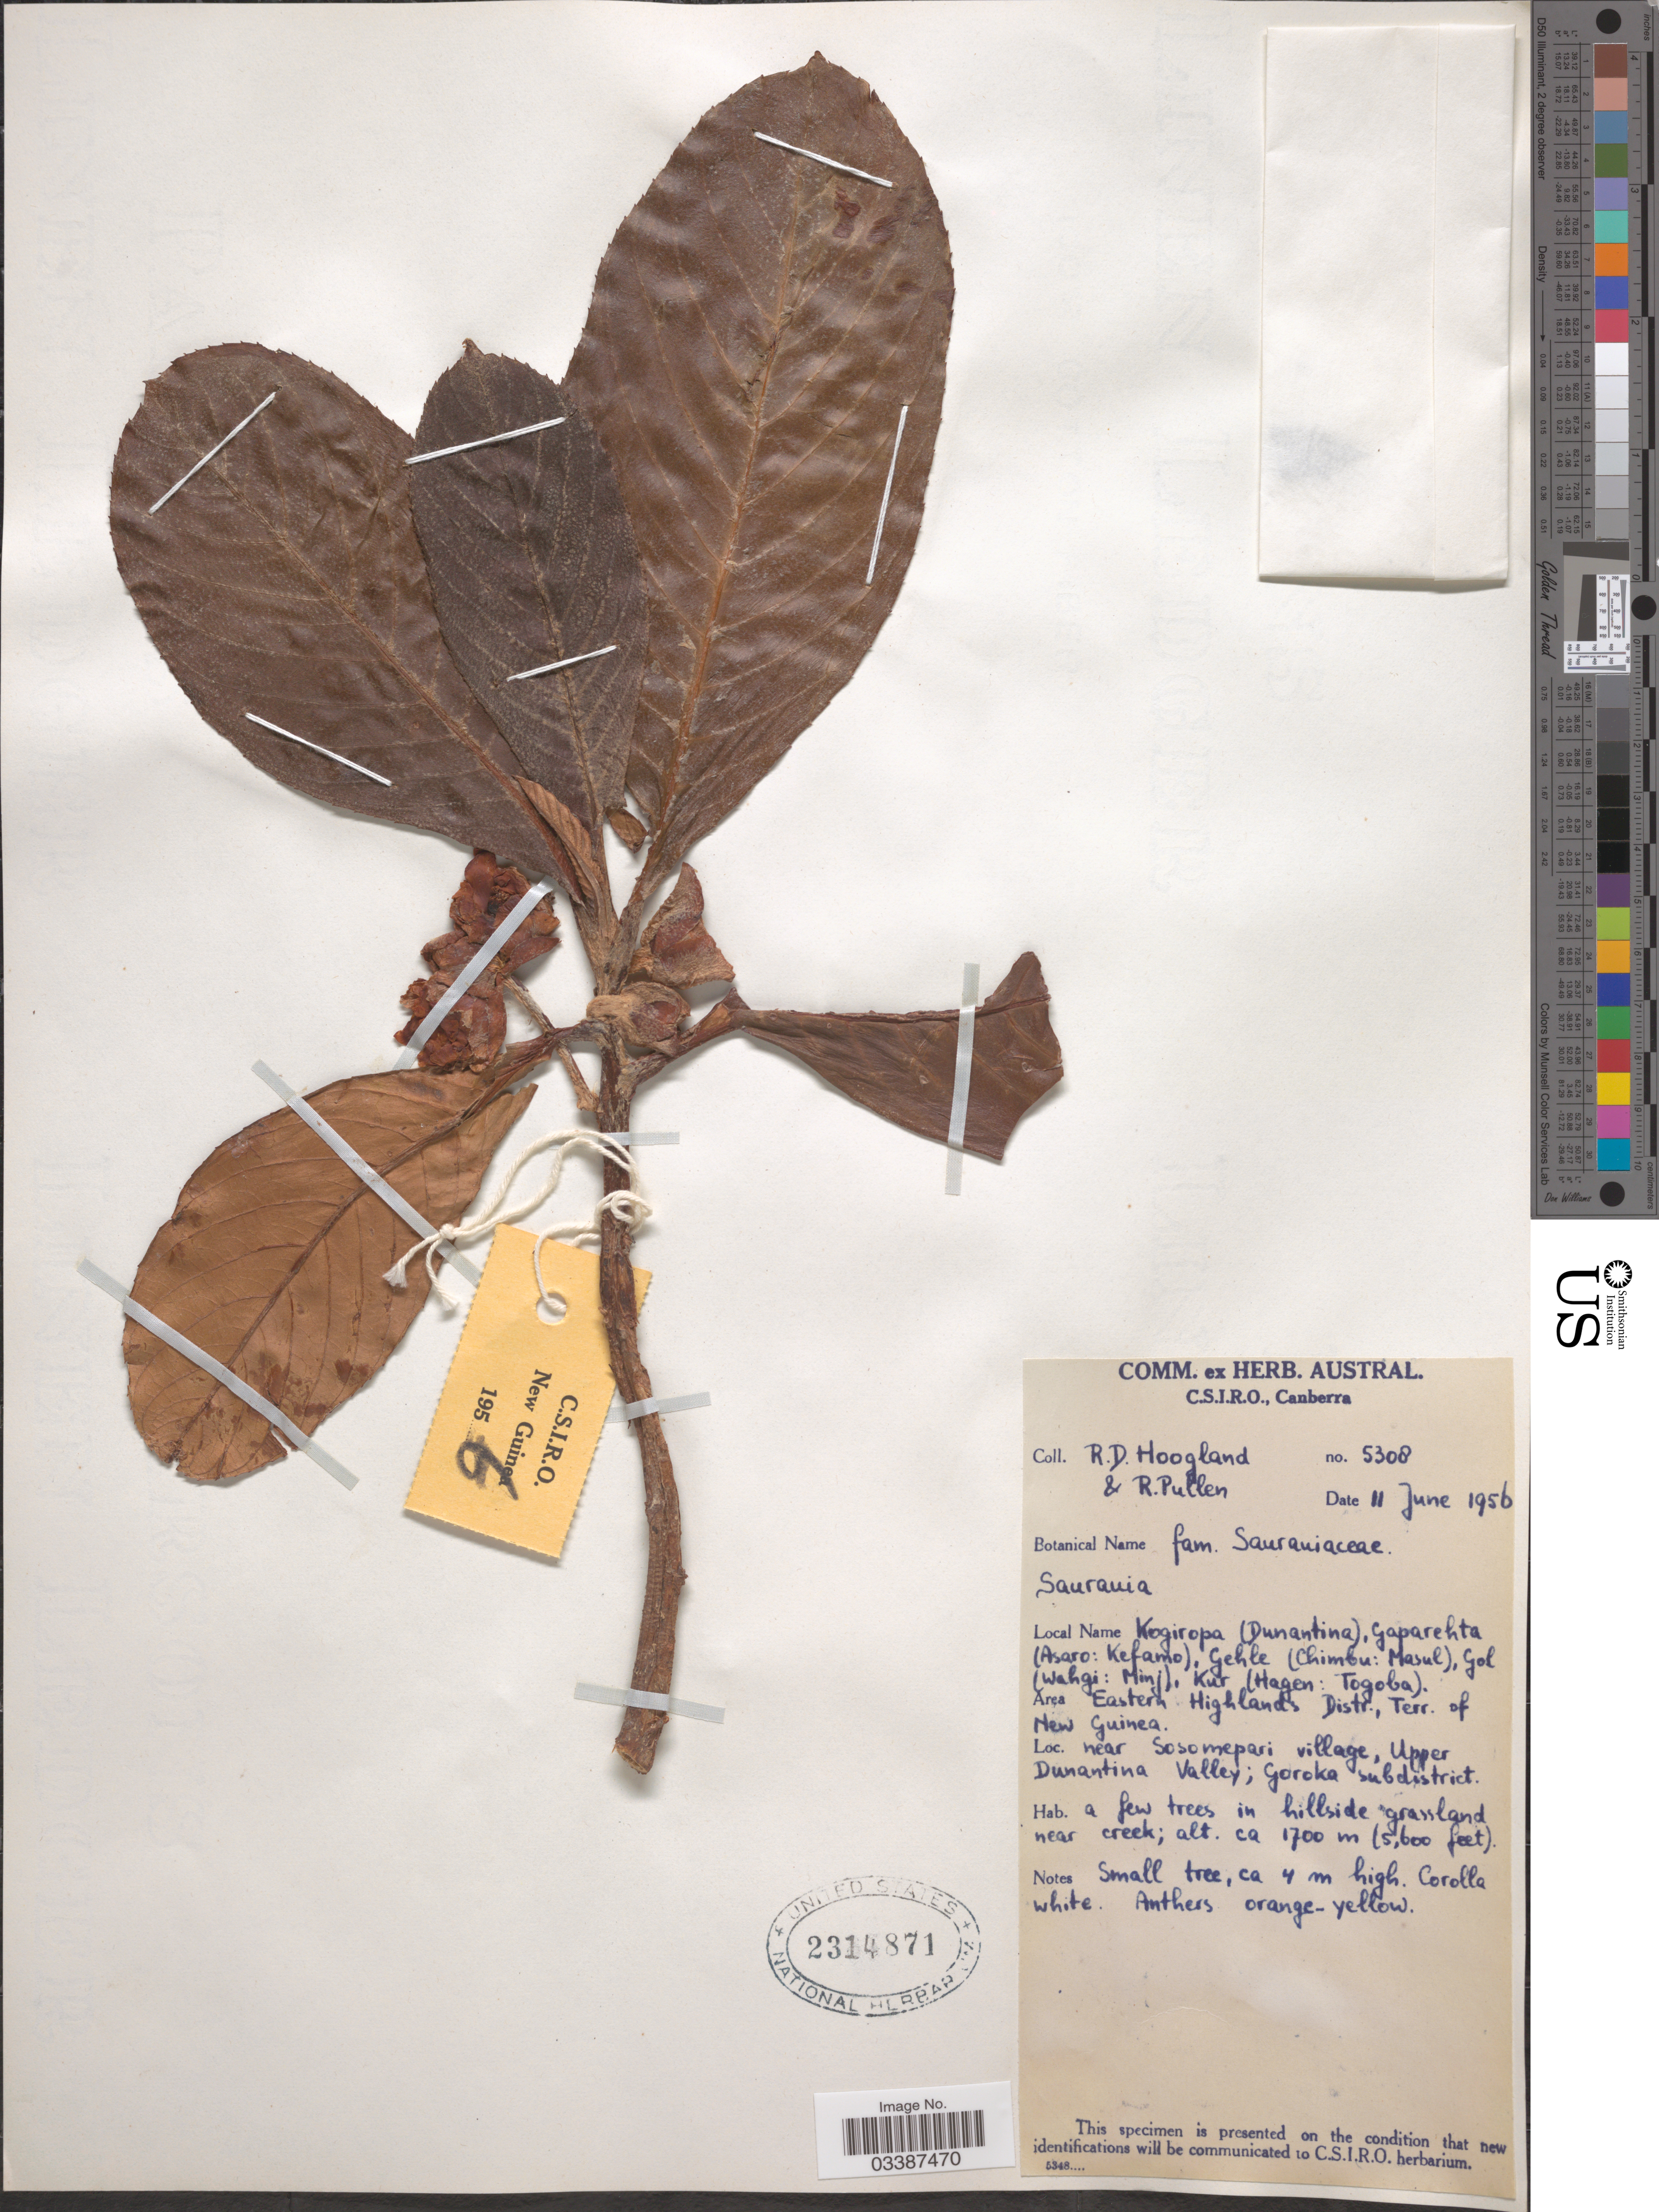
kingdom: Plantae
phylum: Tracheophyta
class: Magnoliopsida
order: Ericales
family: Actinidiaceae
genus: Saurauia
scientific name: Saurauia sp.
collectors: R. D. Hoogland & R. Pullen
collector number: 5308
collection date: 1956-06-11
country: Papua New Guinea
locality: Area Eastern Highlands Distr., Terr. of New Guinea. Near Sosomepari village, Upper Dunantina Valley; Goroka subdistrict.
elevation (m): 1707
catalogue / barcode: US 2314871